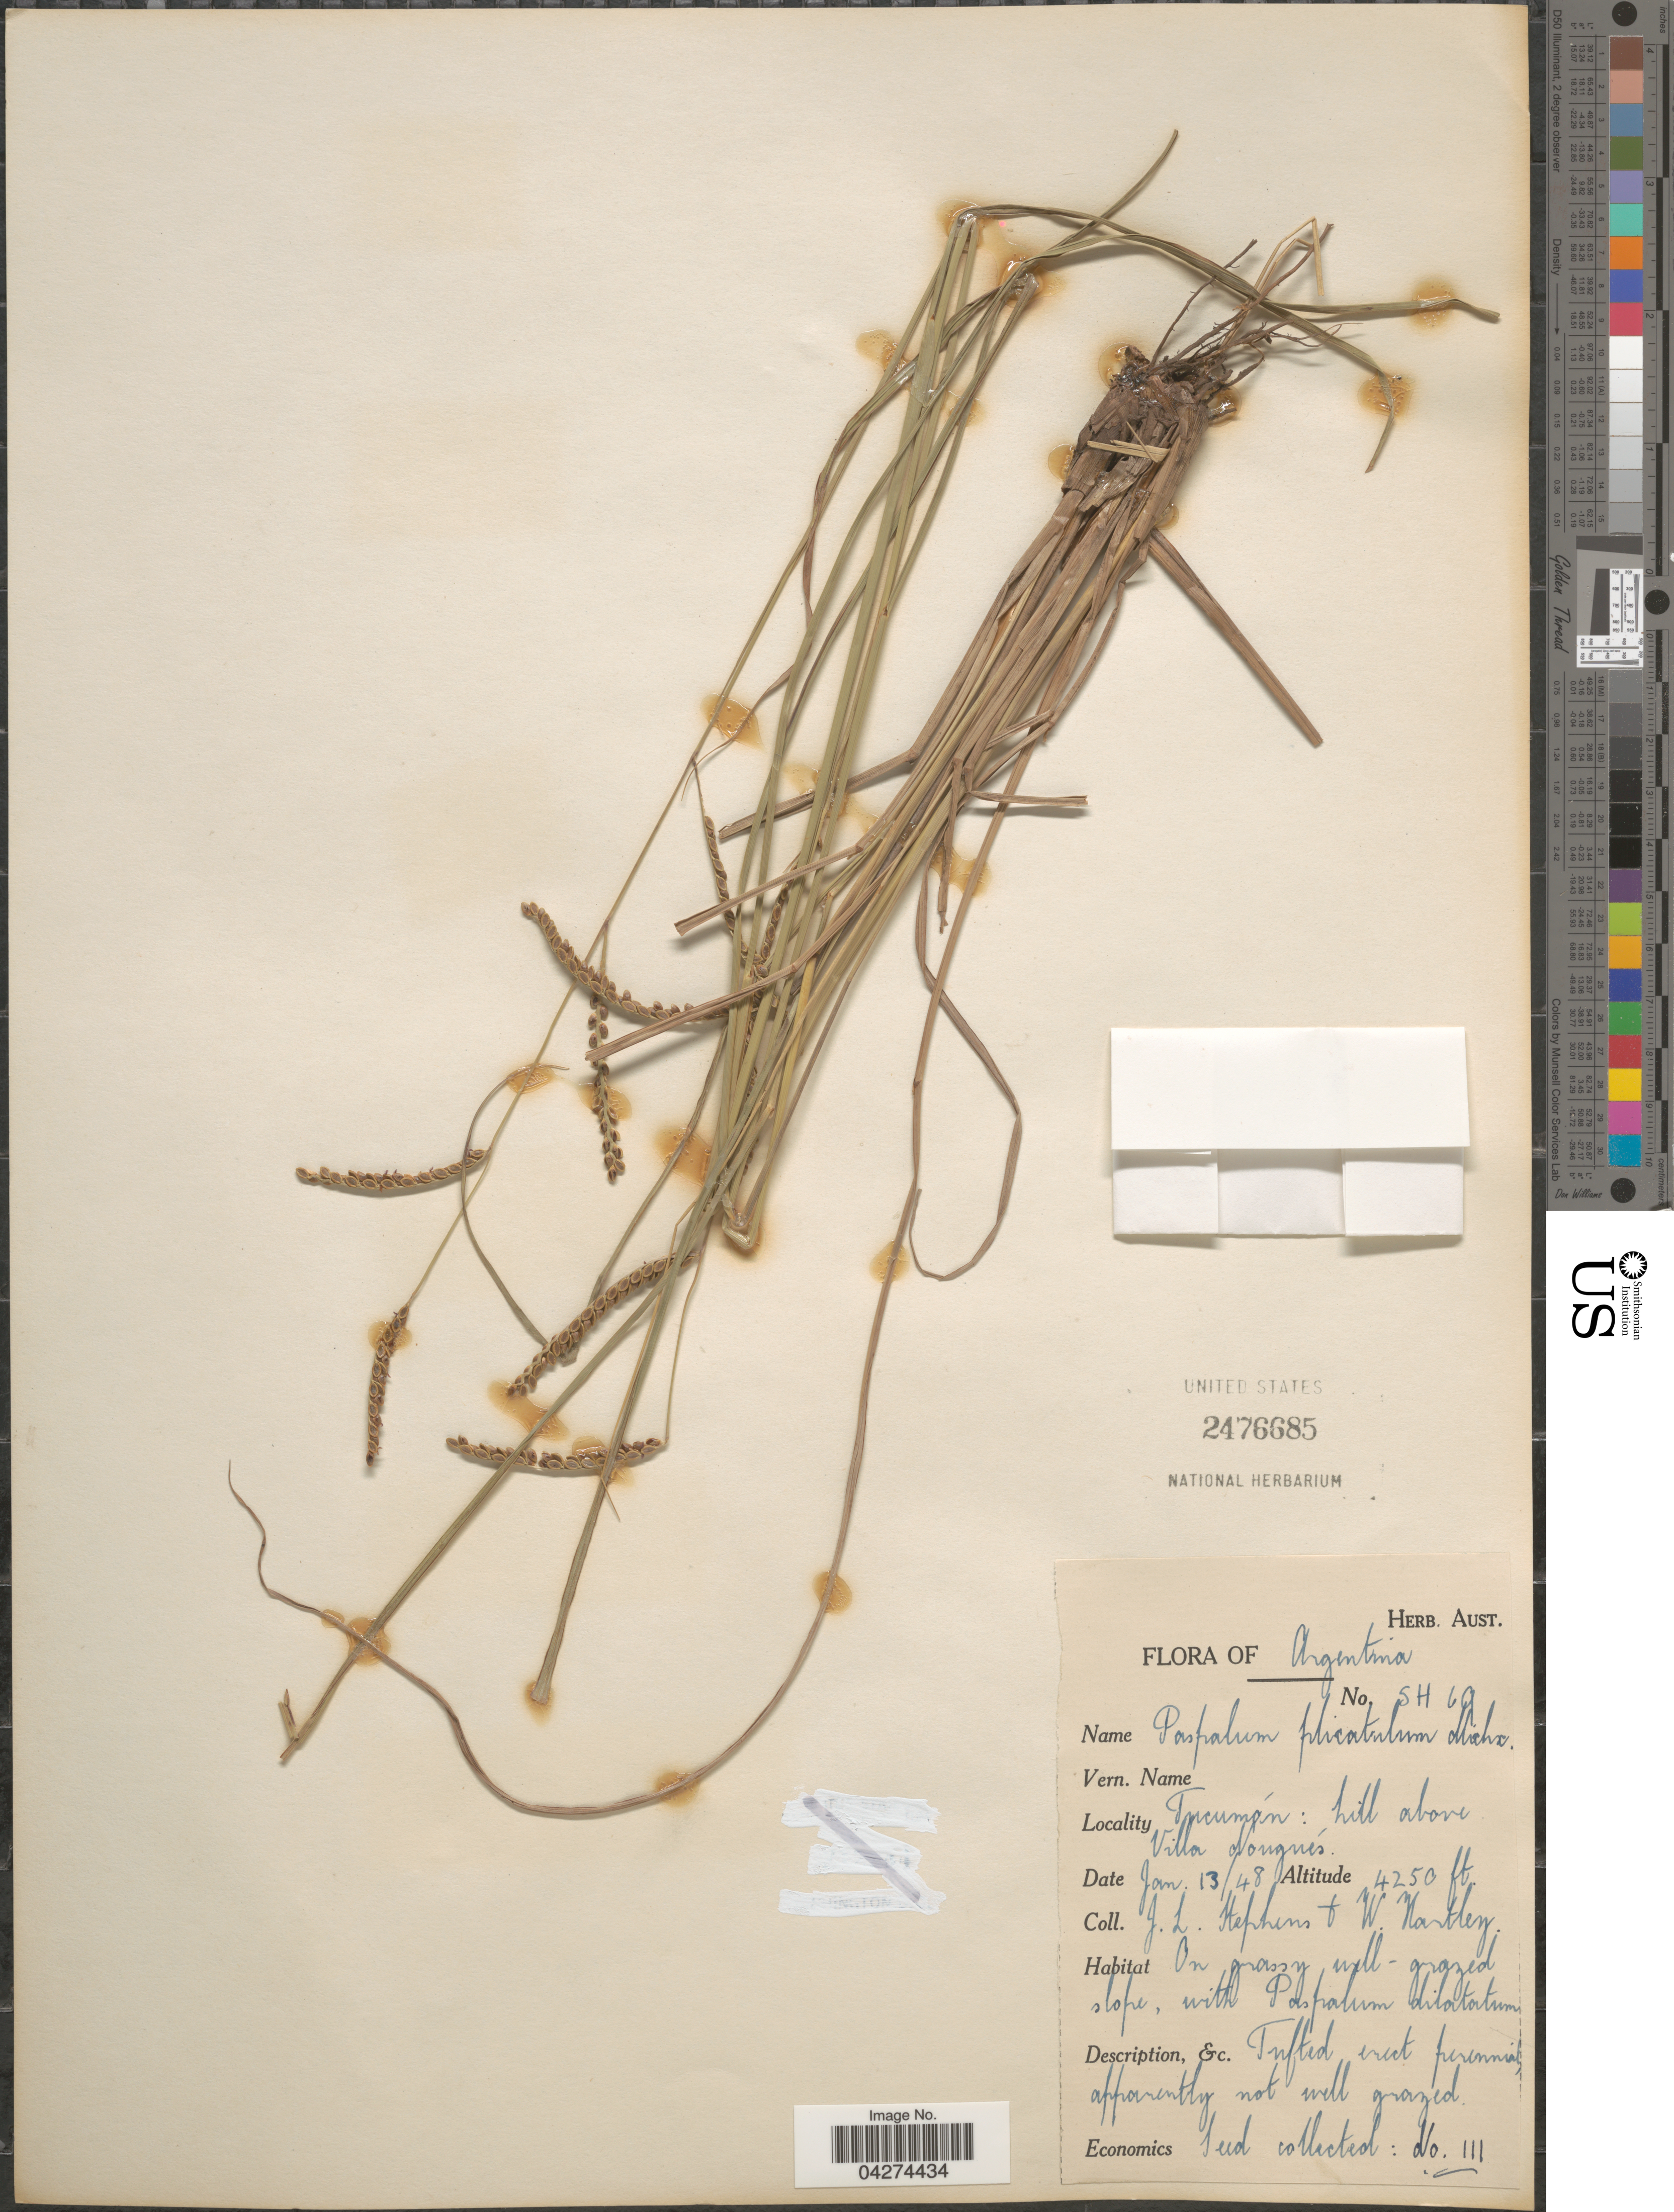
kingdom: Plantae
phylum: Tracheophyta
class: Liliopsida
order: Poales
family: Poaceae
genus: Paspalum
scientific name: Paspalum plicatulum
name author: Michx.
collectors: J. Stephens & W. Hartley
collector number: SH69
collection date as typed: Transcribed d/m/y: 13/1/48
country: Argentina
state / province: Tucuman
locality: Hill above Villa Nougués.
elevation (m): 1295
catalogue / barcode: US 2476685